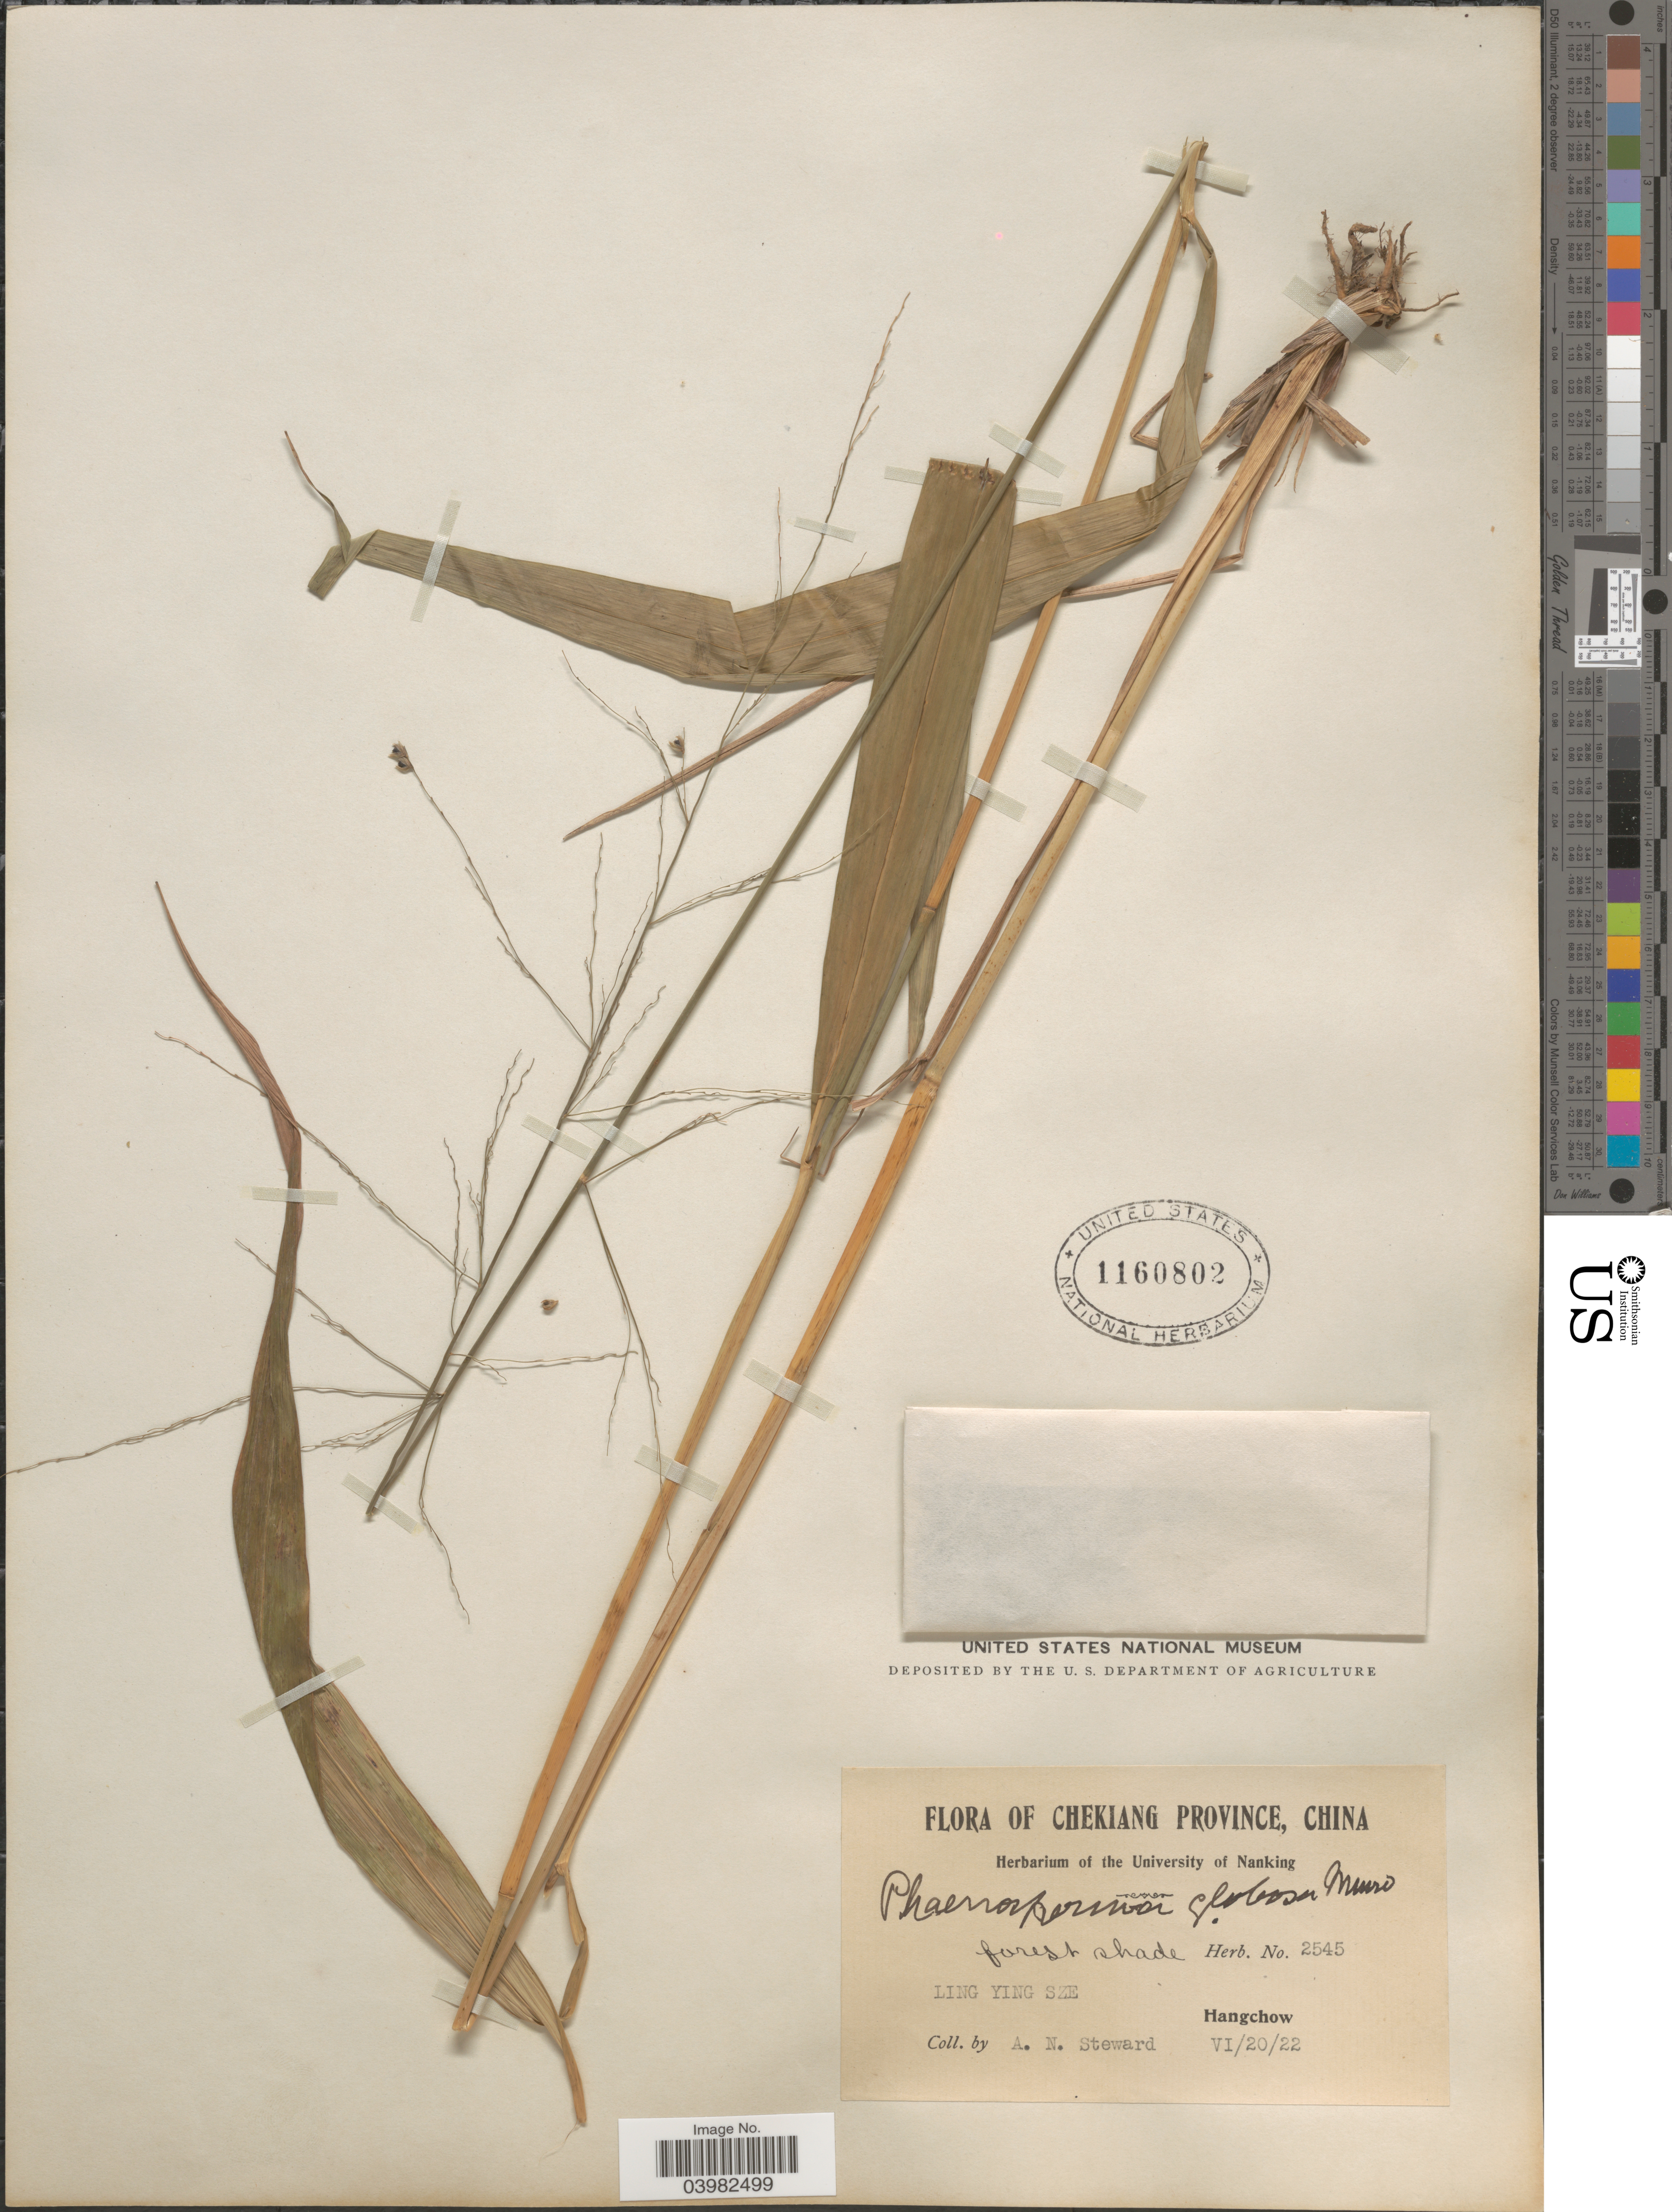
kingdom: Plantae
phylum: Tracheophyta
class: Liliopsida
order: Poales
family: Poaceae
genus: Phaenosperma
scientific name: Phaenosperma globosum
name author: Munro ex Benth.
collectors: A. N. Steward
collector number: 2545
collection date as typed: Transcribed d/m/y: 20/6/22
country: China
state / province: Zhejiang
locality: Chekiang Province. Ling Ying Sze. Hangchow.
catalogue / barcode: US 1160802